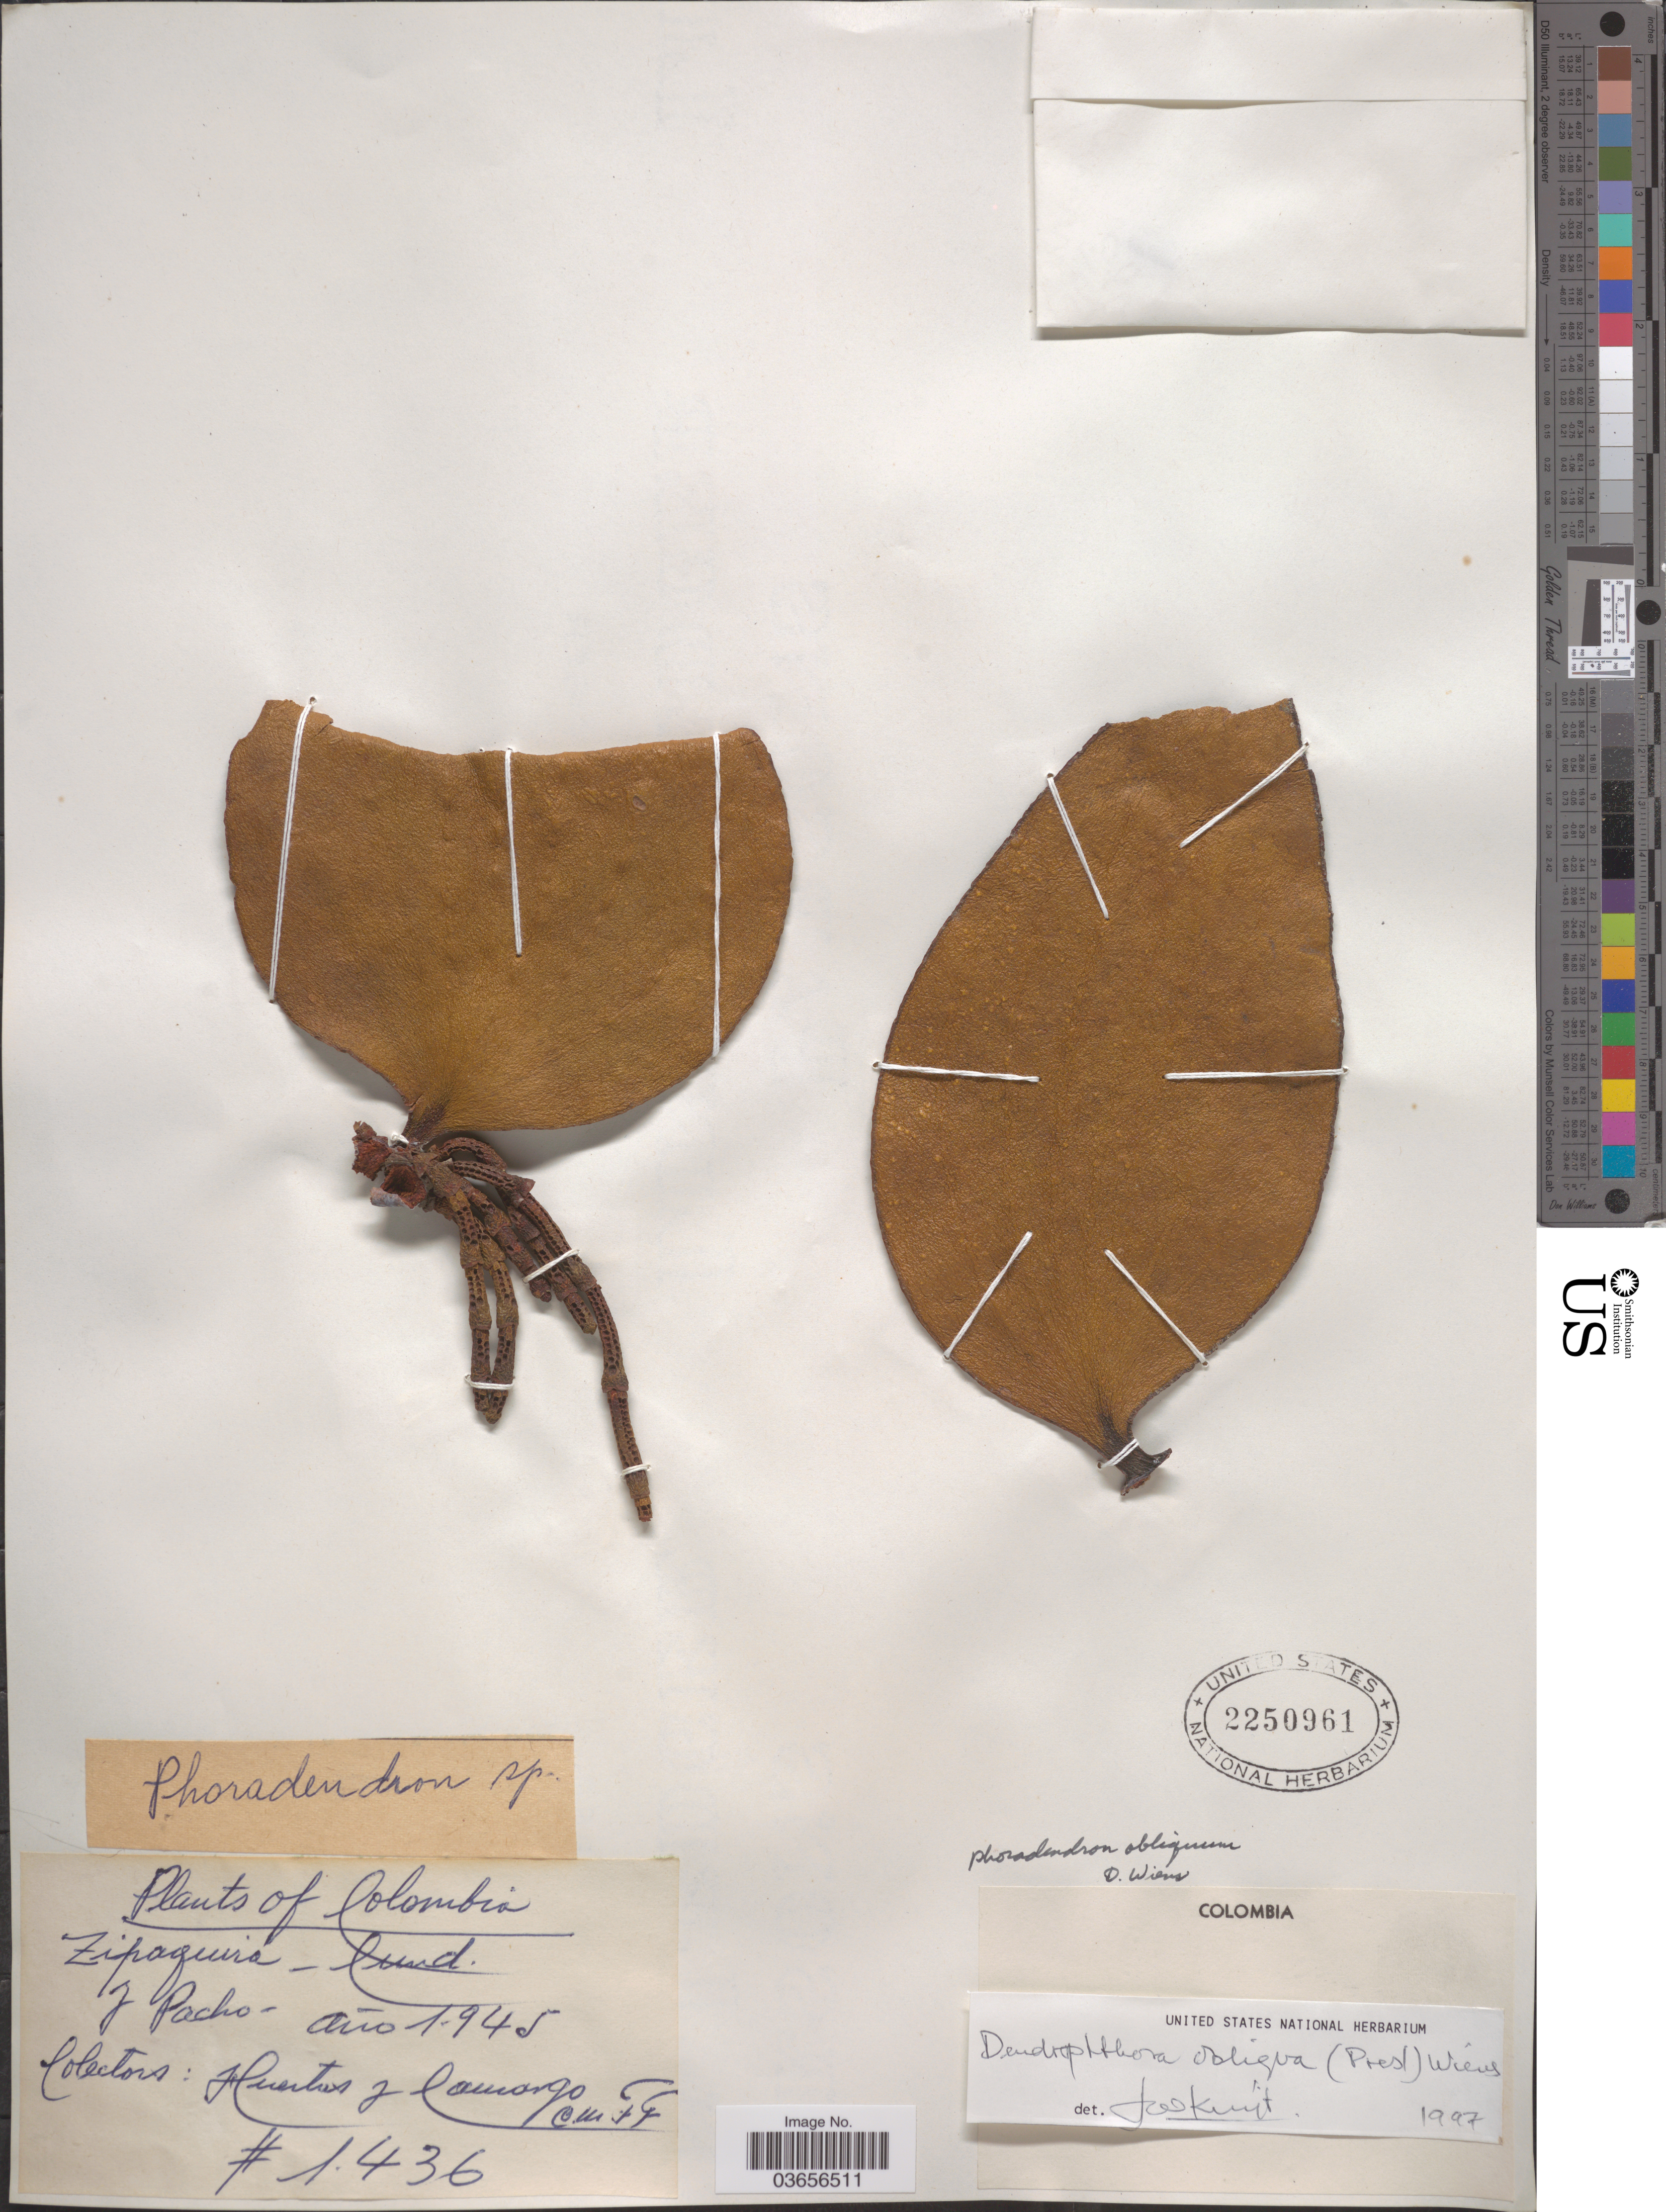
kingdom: Plantae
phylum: Tracheophyta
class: Magnoliopsida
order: Santalales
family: Viscaceae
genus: Dendrophthora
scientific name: Dendrophthora obliqua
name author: (C. Presl) Wiens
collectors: Huertas & C. Camargo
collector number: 1436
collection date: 1945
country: Colombia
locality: Zipaquira, J Pacho.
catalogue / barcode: US 2250961